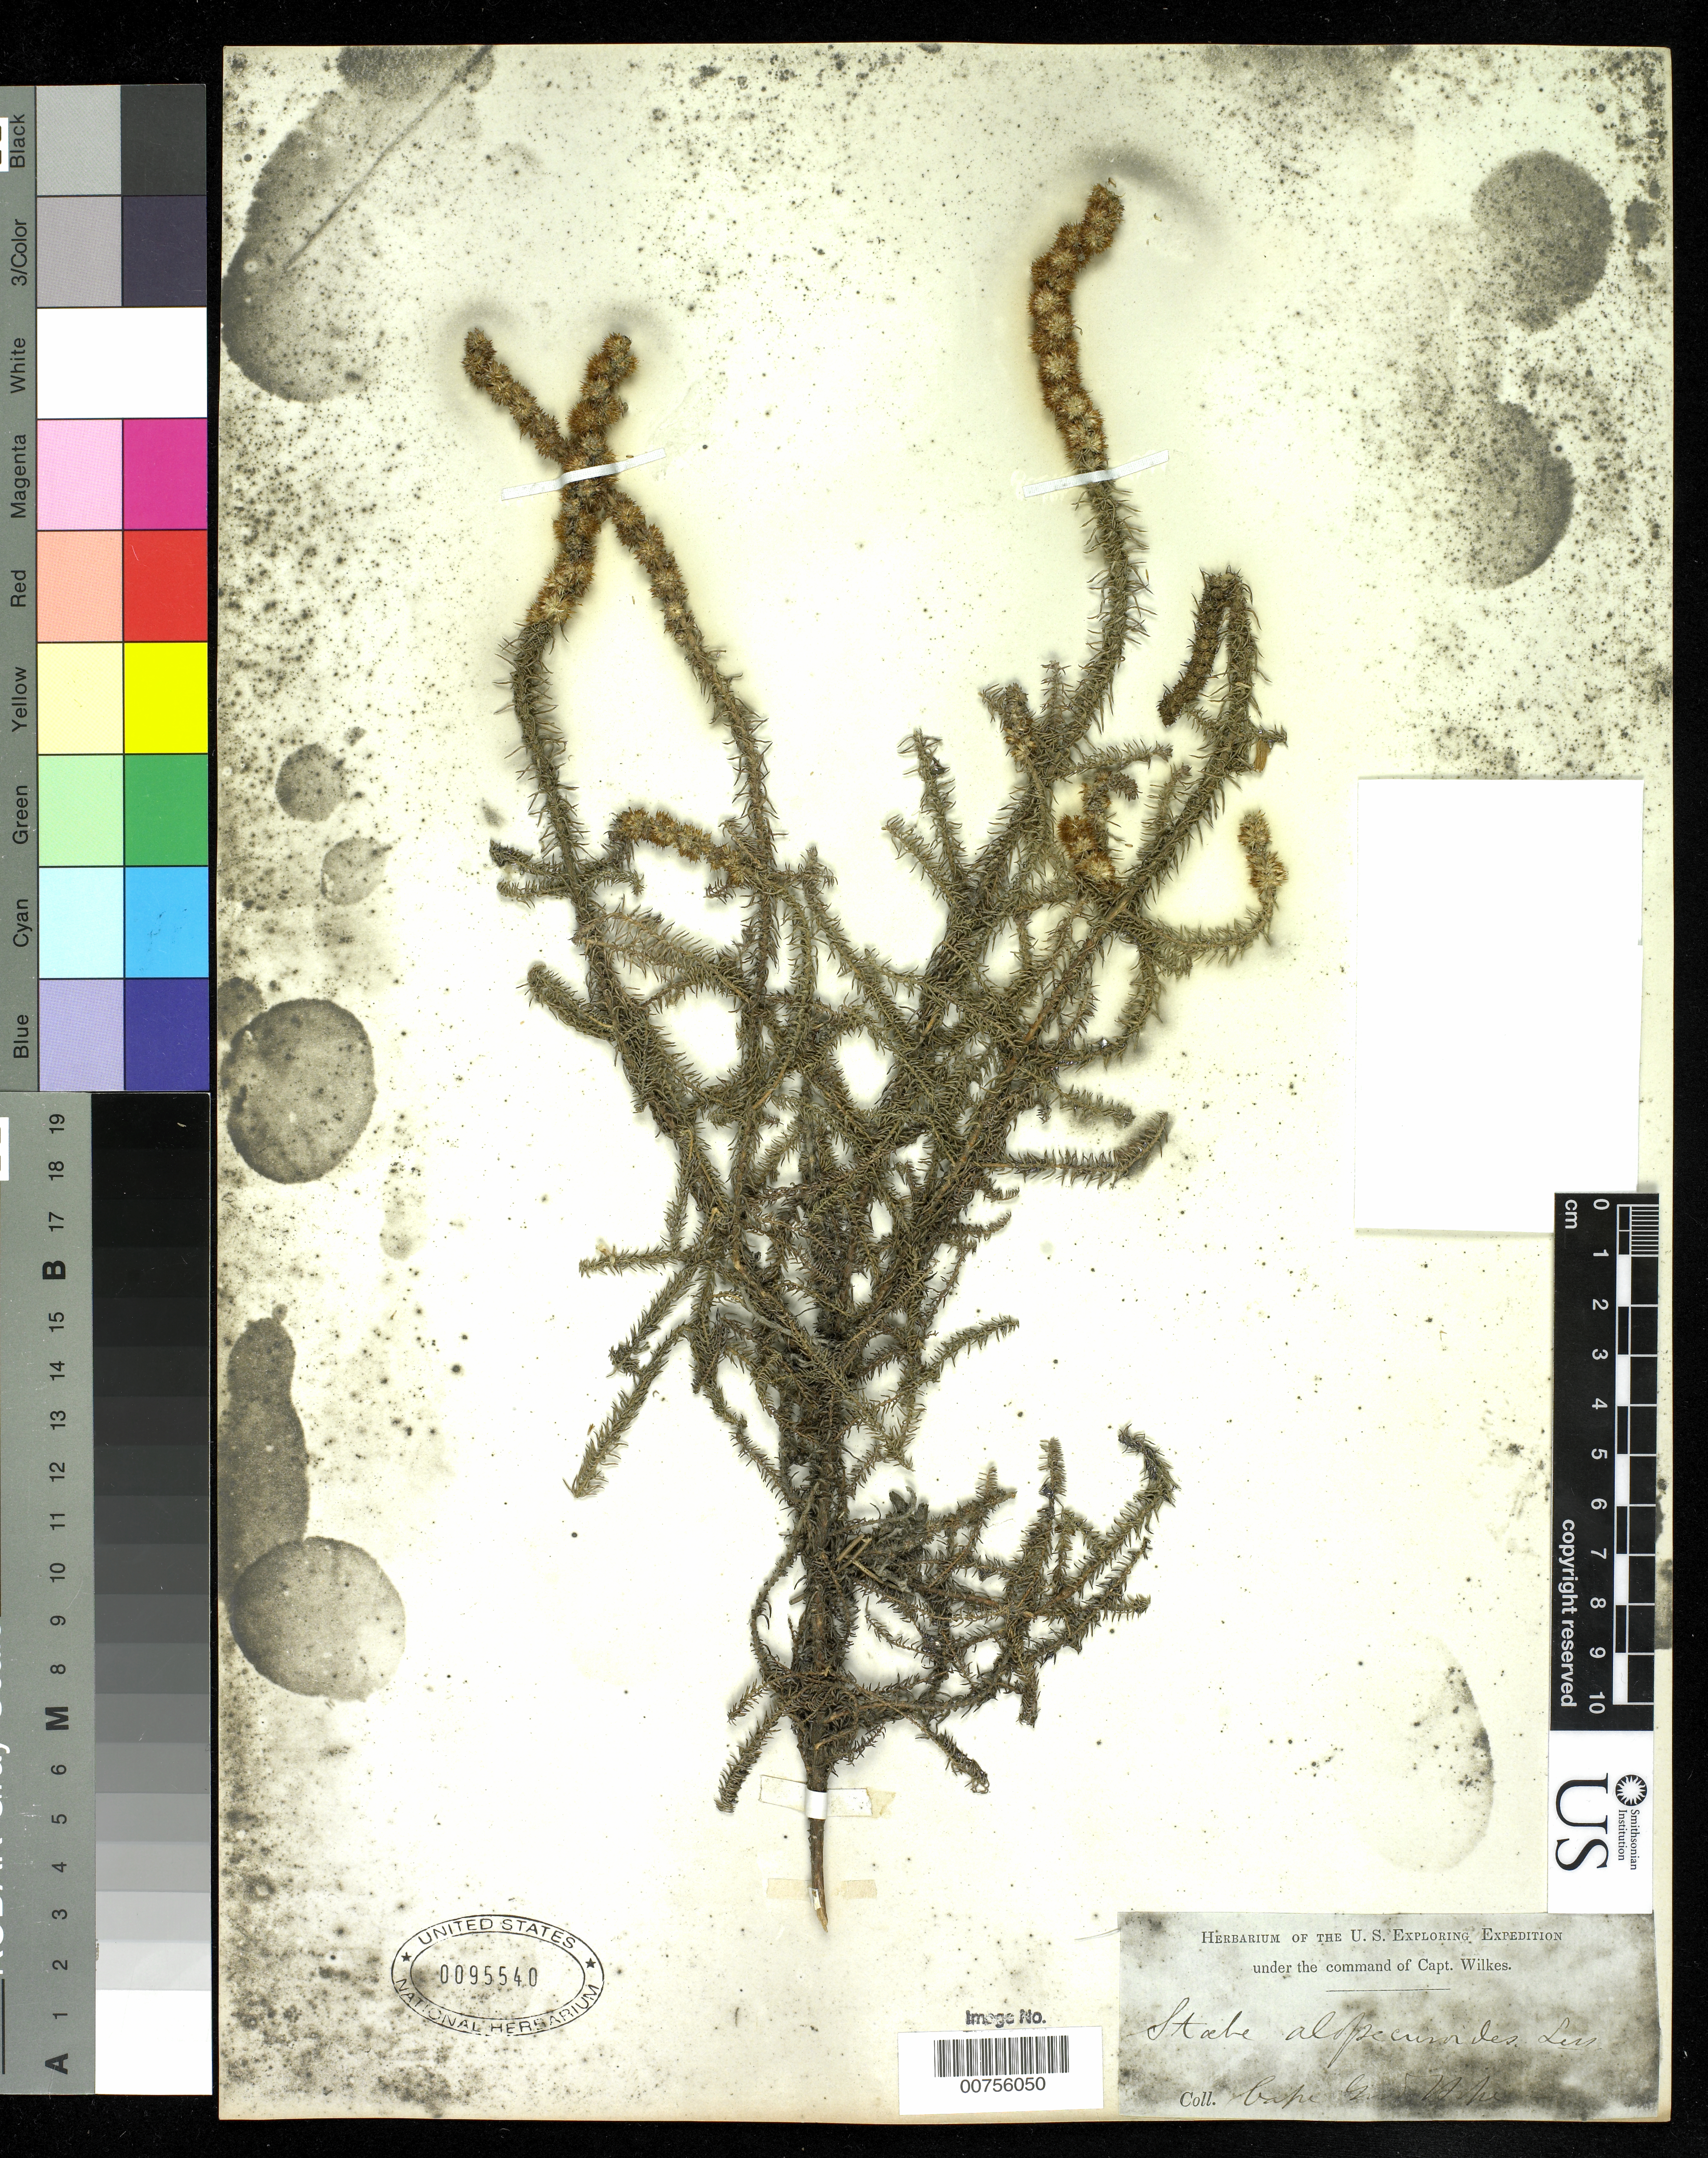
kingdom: Plantae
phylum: Tracheophyta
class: Magnoliopsida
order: Asterales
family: Asteraceae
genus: Stoebe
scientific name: Stoebe alopecuroides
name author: (Lam.) Less.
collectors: Wilkes Explor. Exped.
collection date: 1838/1842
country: South Africa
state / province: Western Cape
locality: Cape of Good Hope. Cape Town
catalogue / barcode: US 95540